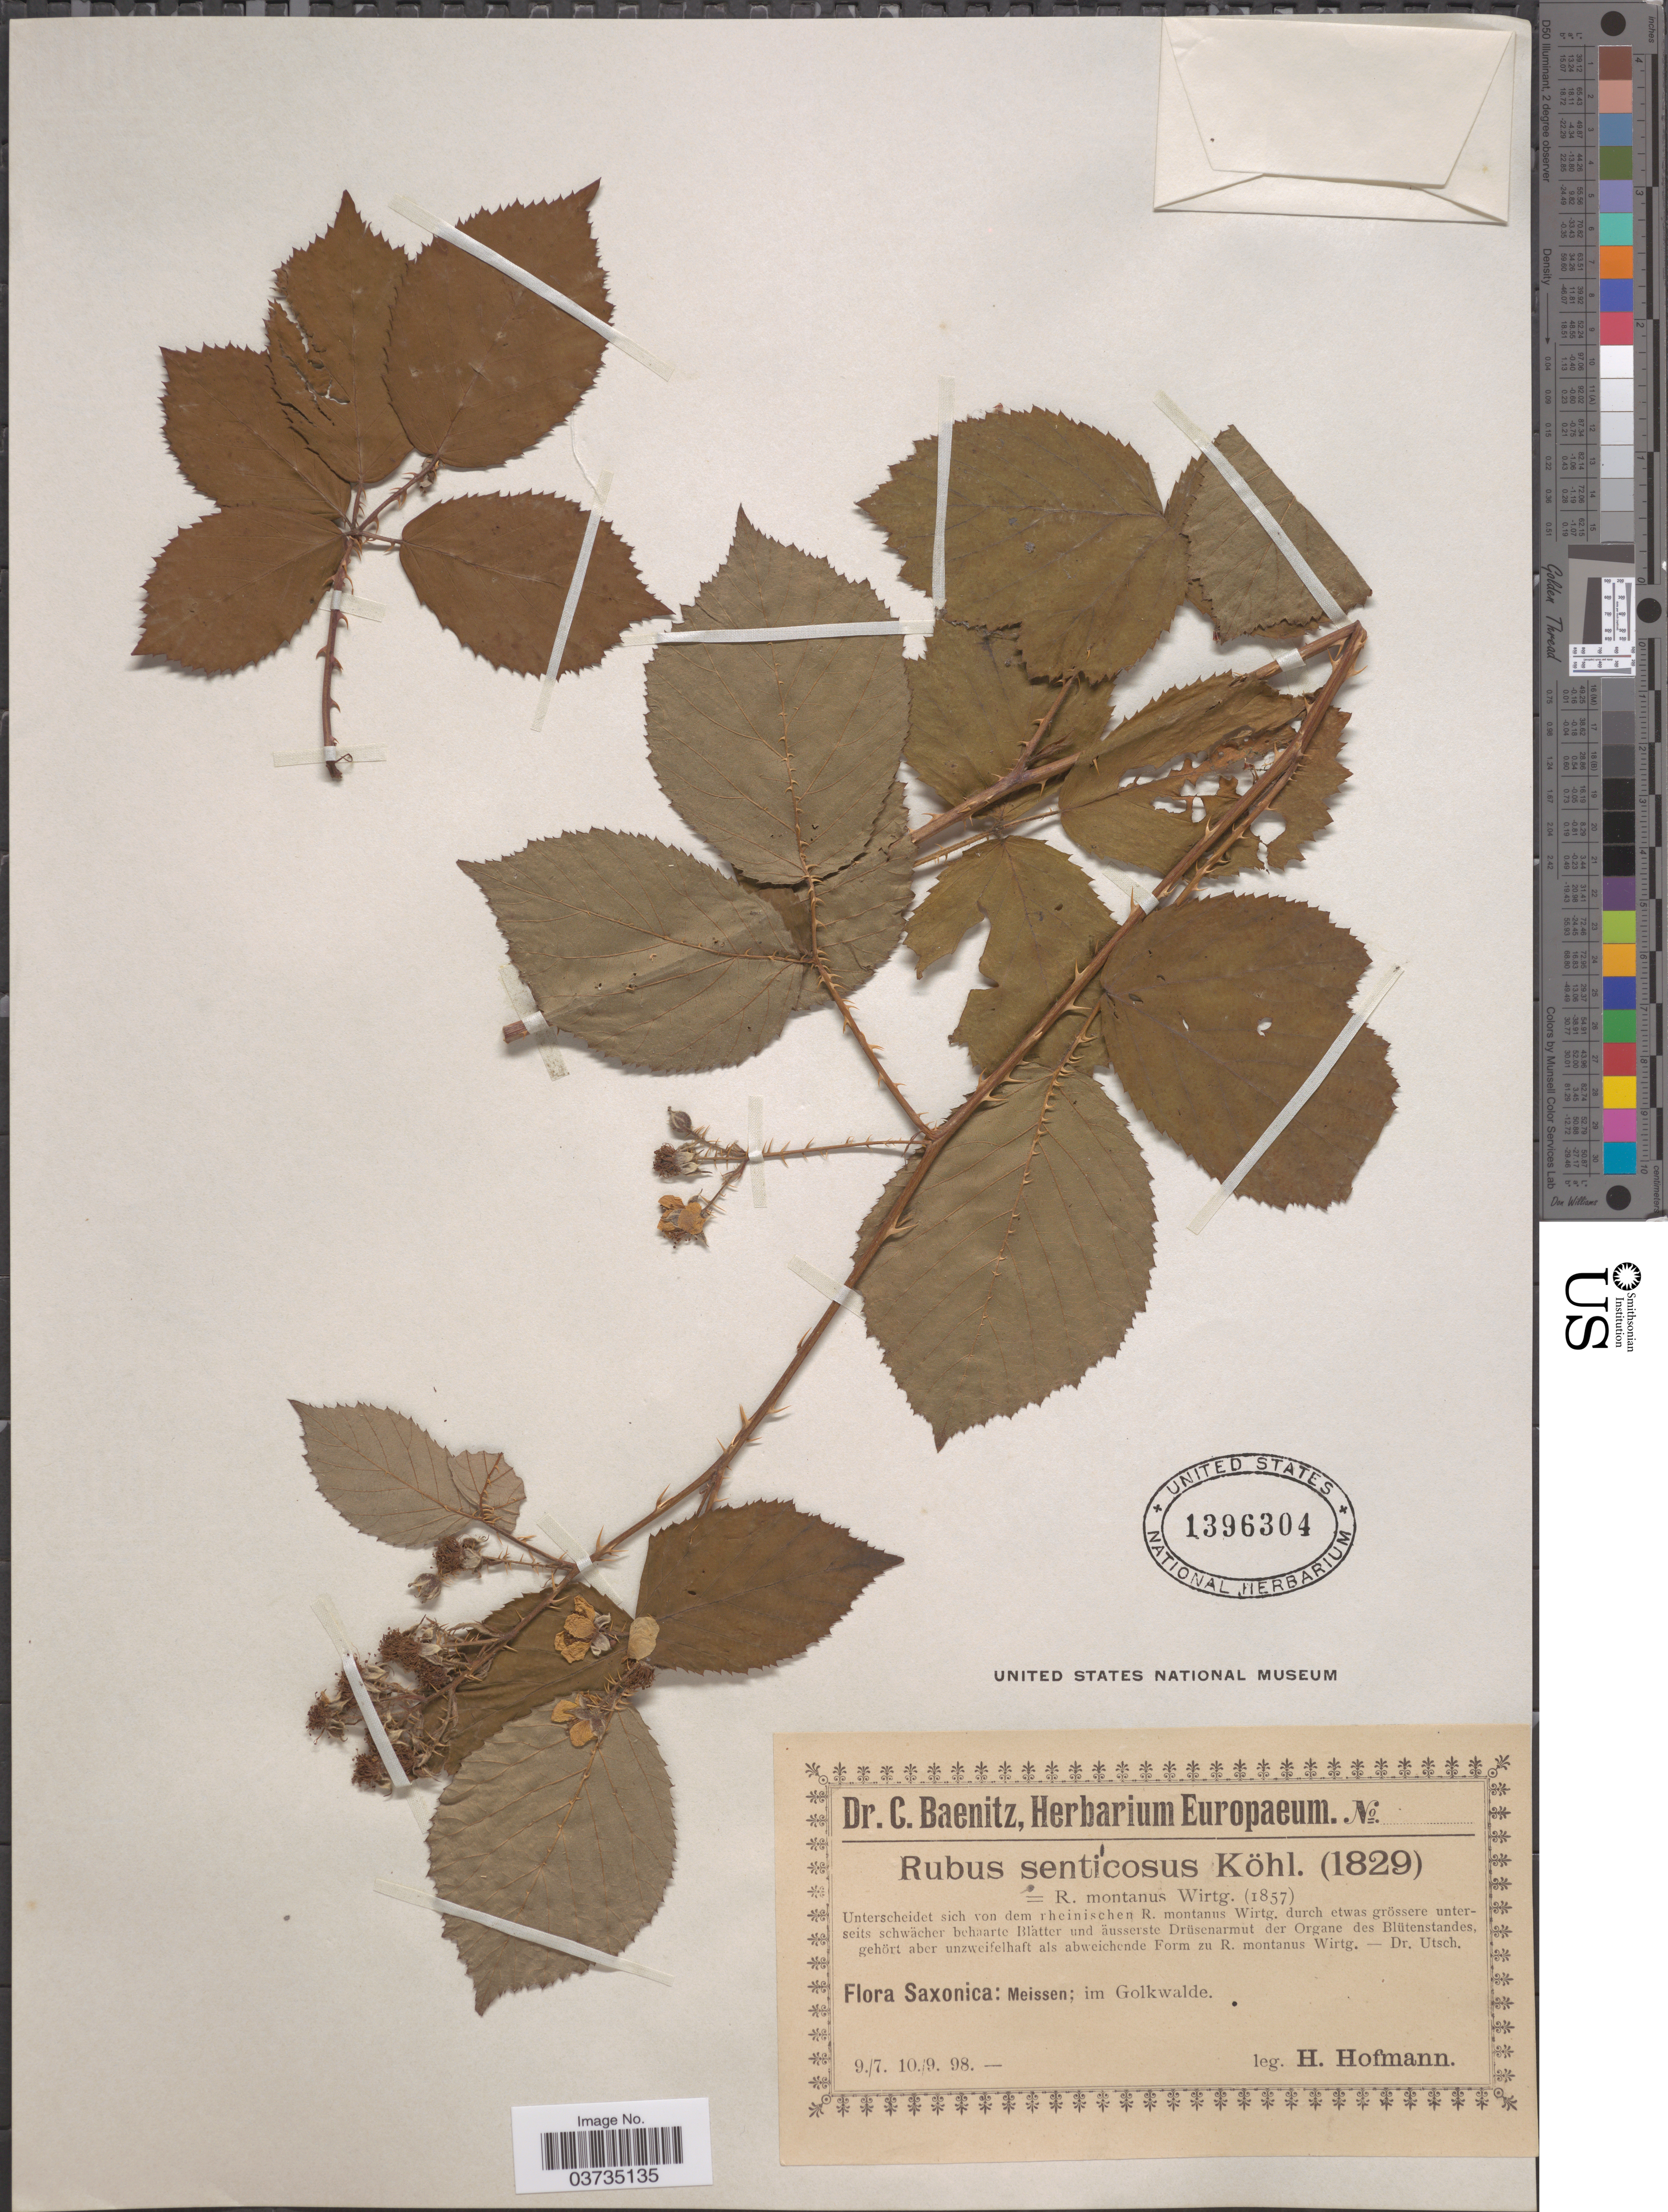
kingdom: Plantae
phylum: Tracheophyta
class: Magnoliopsida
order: Rosales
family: Rosaceae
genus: Rubus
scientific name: Rubus senticosus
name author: Köhler & Weihe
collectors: H. Hofmann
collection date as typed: Transcribed d/m/y: 9/7/98 to 10/9/98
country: Germany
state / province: Niedersachsen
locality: Saxonica: Meissen; im Golkwalde.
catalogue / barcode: US 1396304